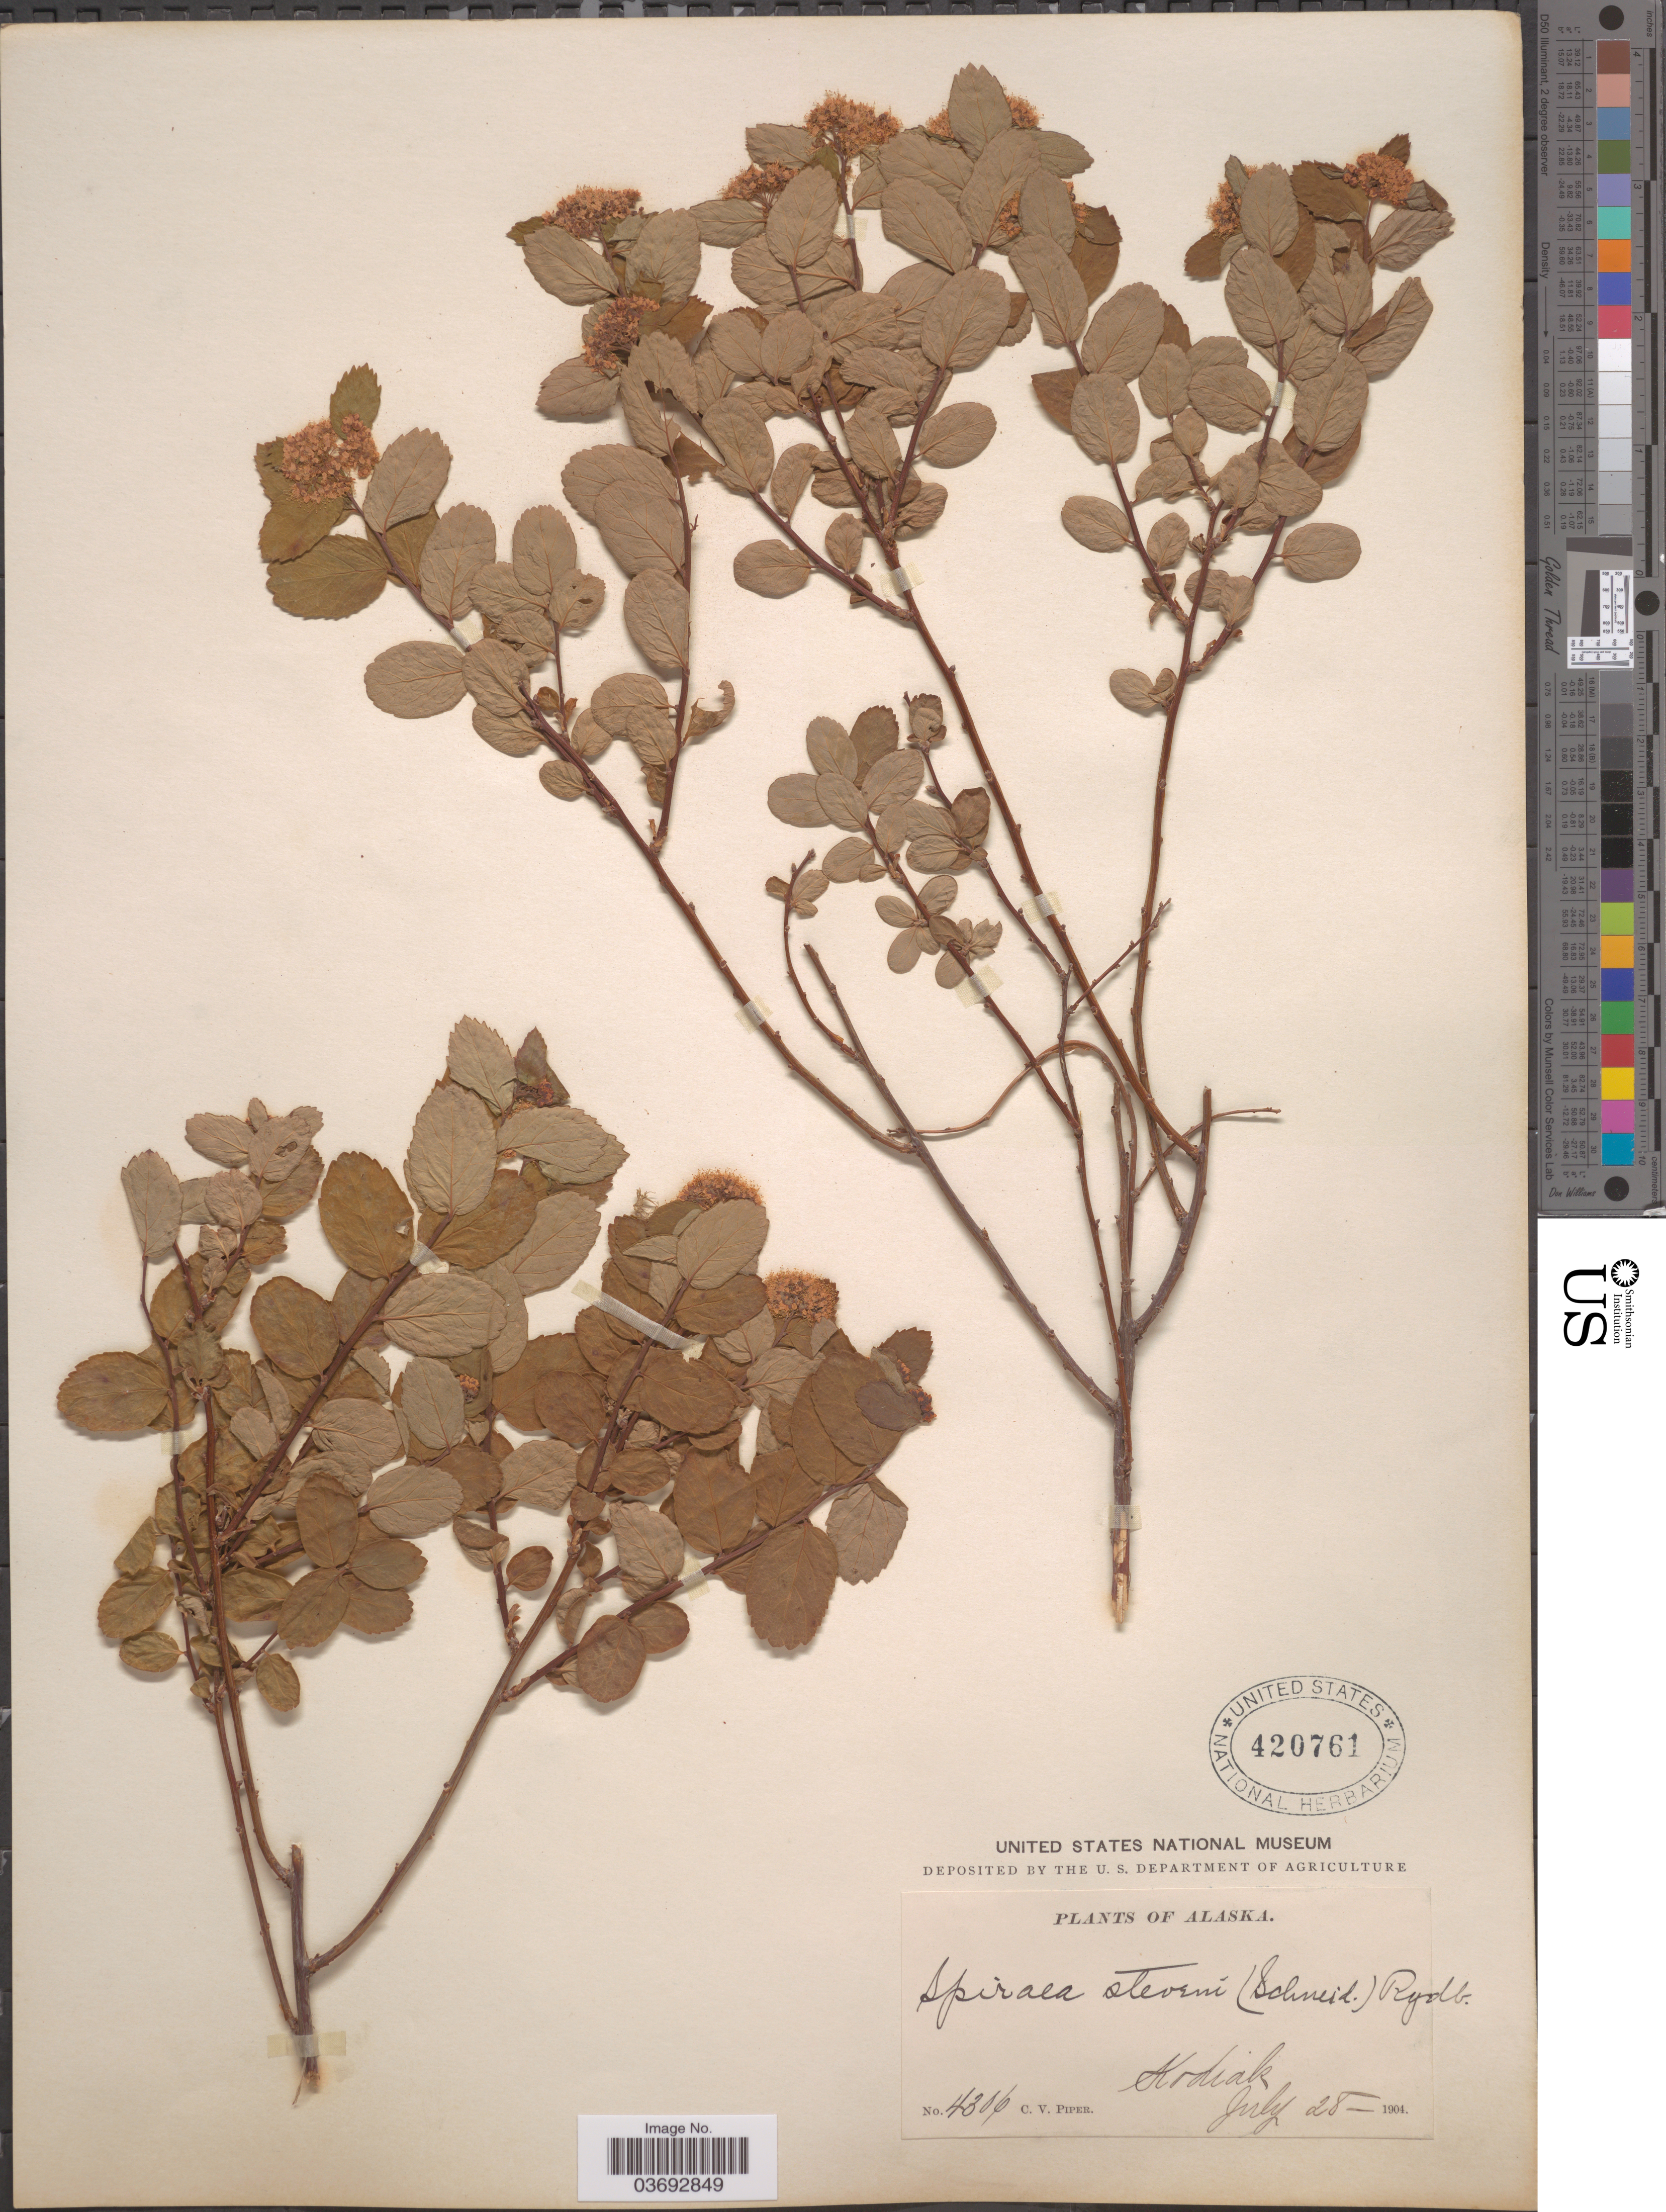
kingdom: Plantae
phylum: Tracheophyta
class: Magnoliopsida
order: Rosales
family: Rosaceae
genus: Spiraea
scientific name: Spiraea stevenii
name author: (C.K. Schneid.) Rydb.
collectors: C. V. Piper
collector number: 4306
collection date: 1904-07-28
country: United States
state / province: Alaska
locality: Kodiak.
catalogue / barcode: US 420761